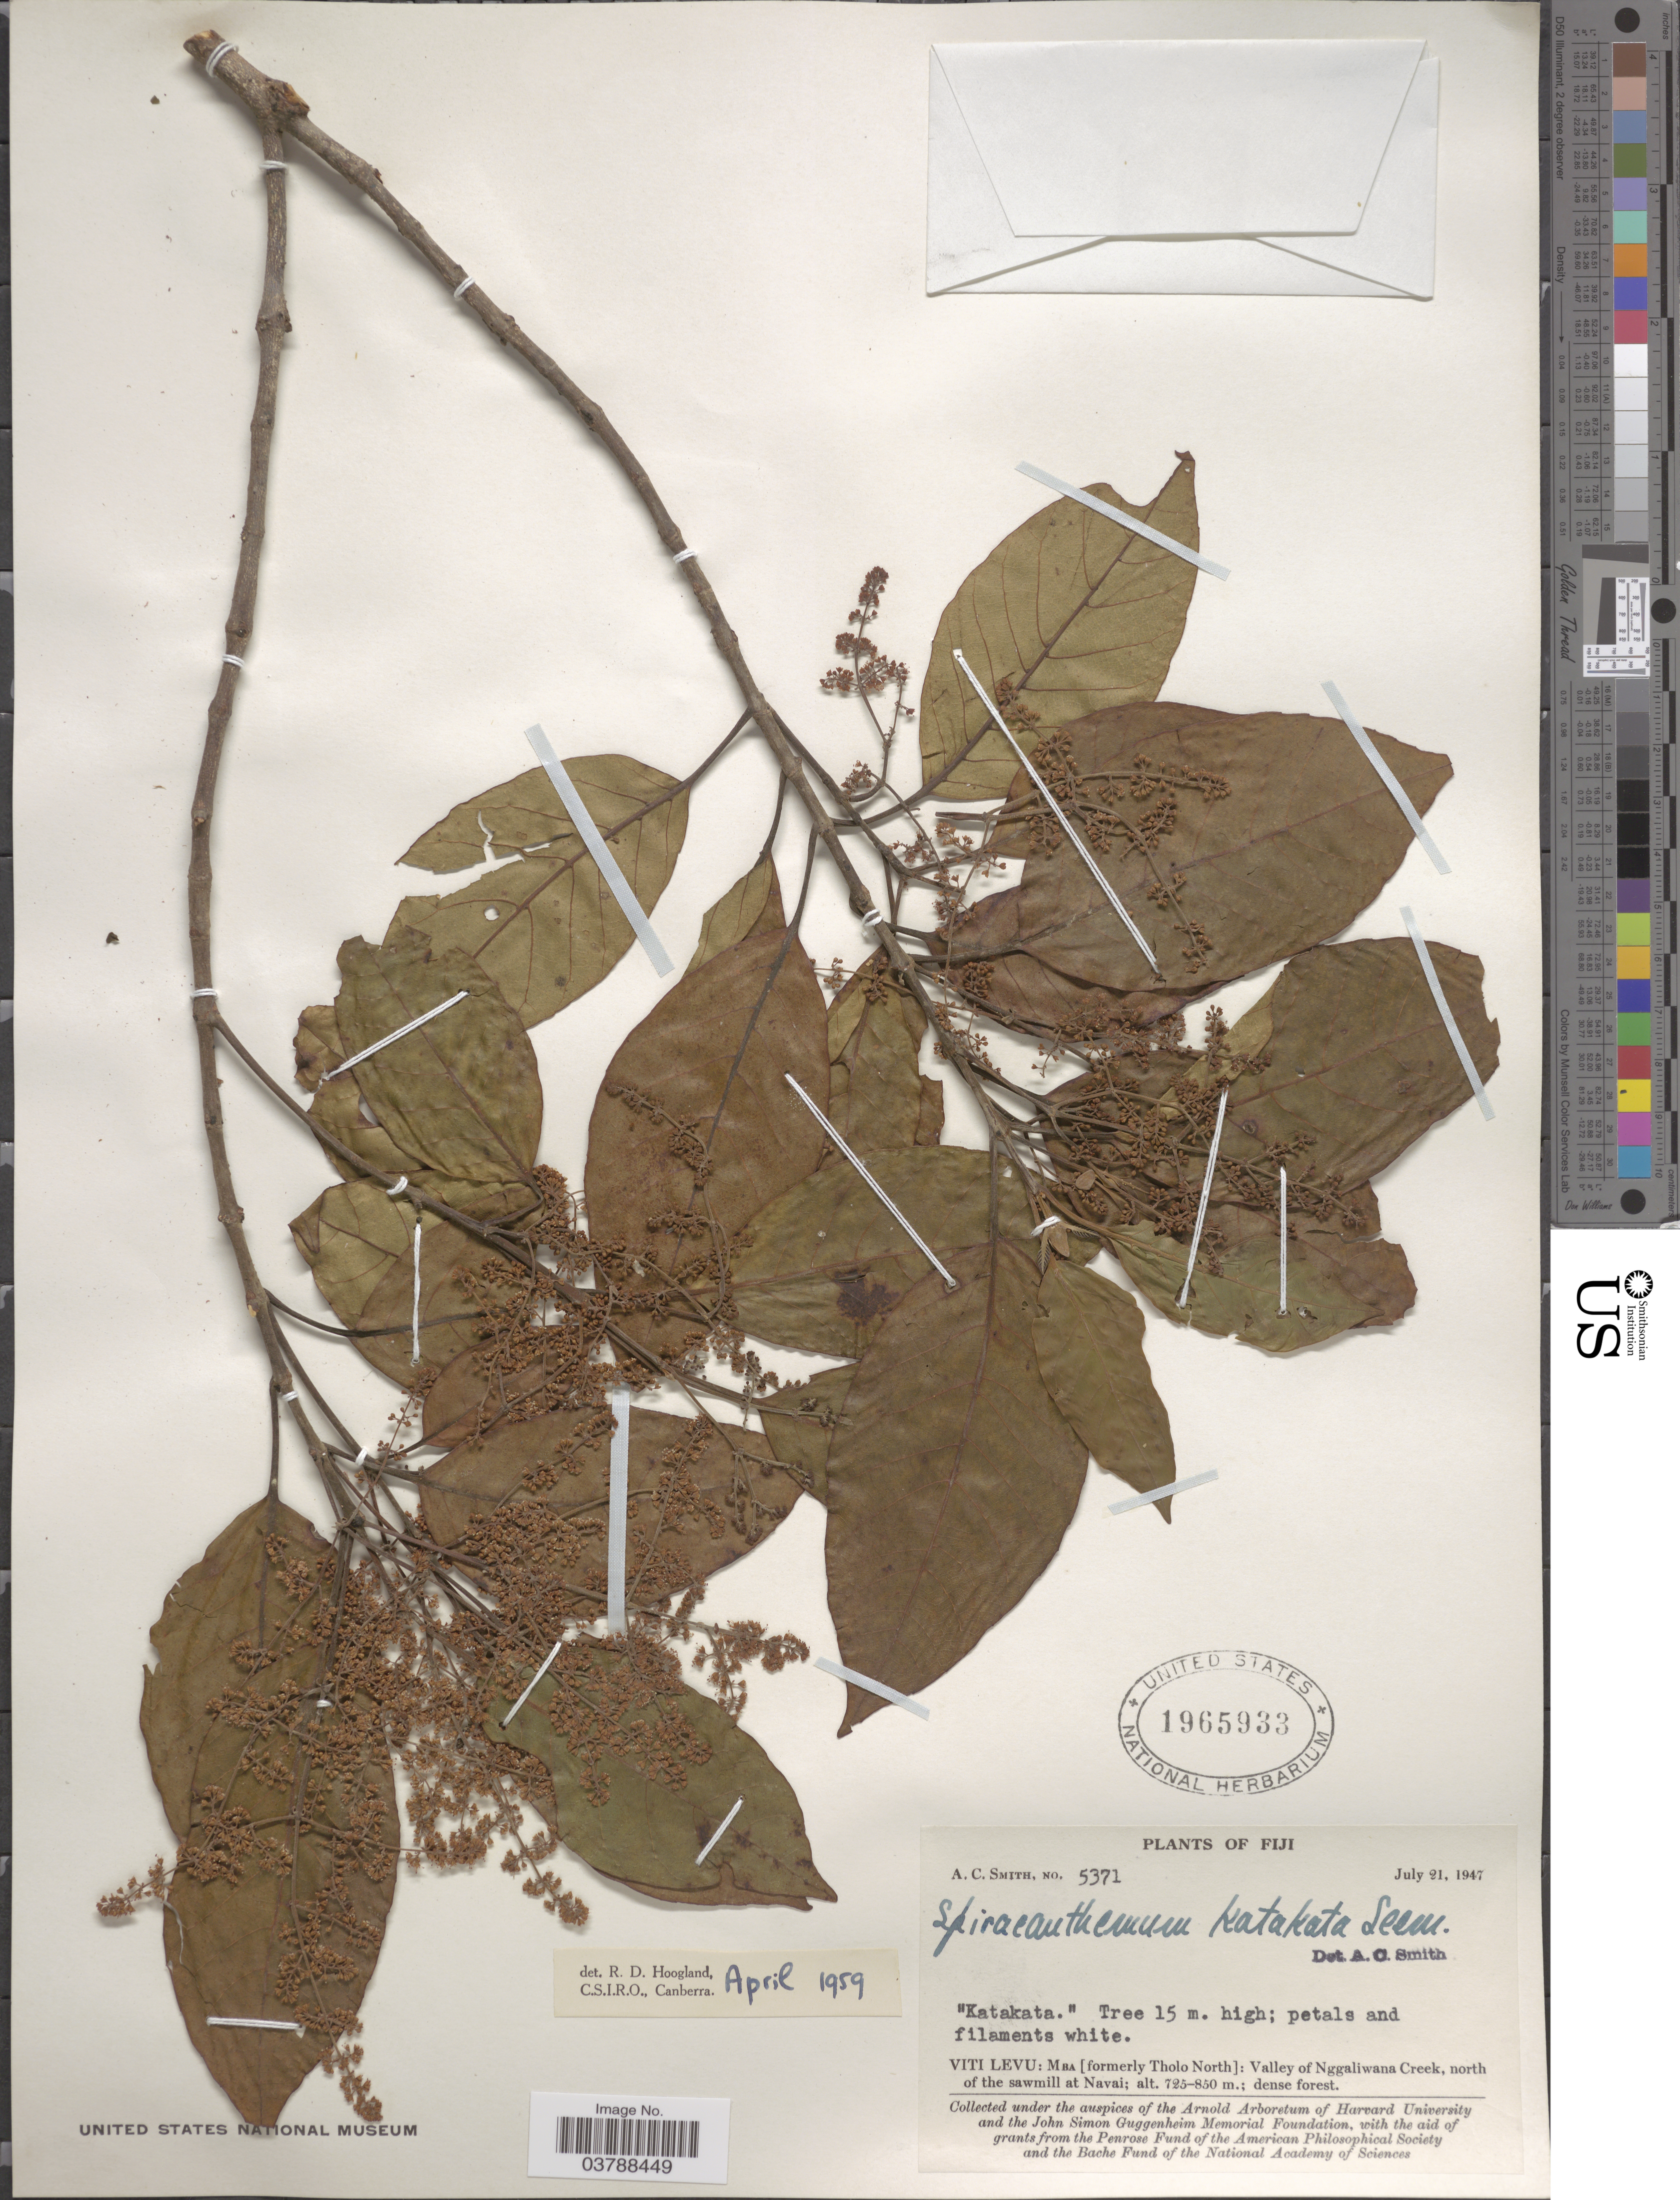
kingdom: Plantae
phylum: Tracheophyta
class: Magnoliopsida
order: Oxalidales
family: Cunoniaceae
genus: Spiraeanthemum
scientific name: Spiraeanthemum katakata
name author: Seem.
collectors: A. C. Smith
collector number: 5371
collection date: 1947-07-21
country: Fiji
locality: Viti Levu: Mba[formerly Tholo North]: Valley of Nggaliwana Creek, north of the sawmill at Navai.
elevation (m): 725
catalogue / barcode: US 1965933